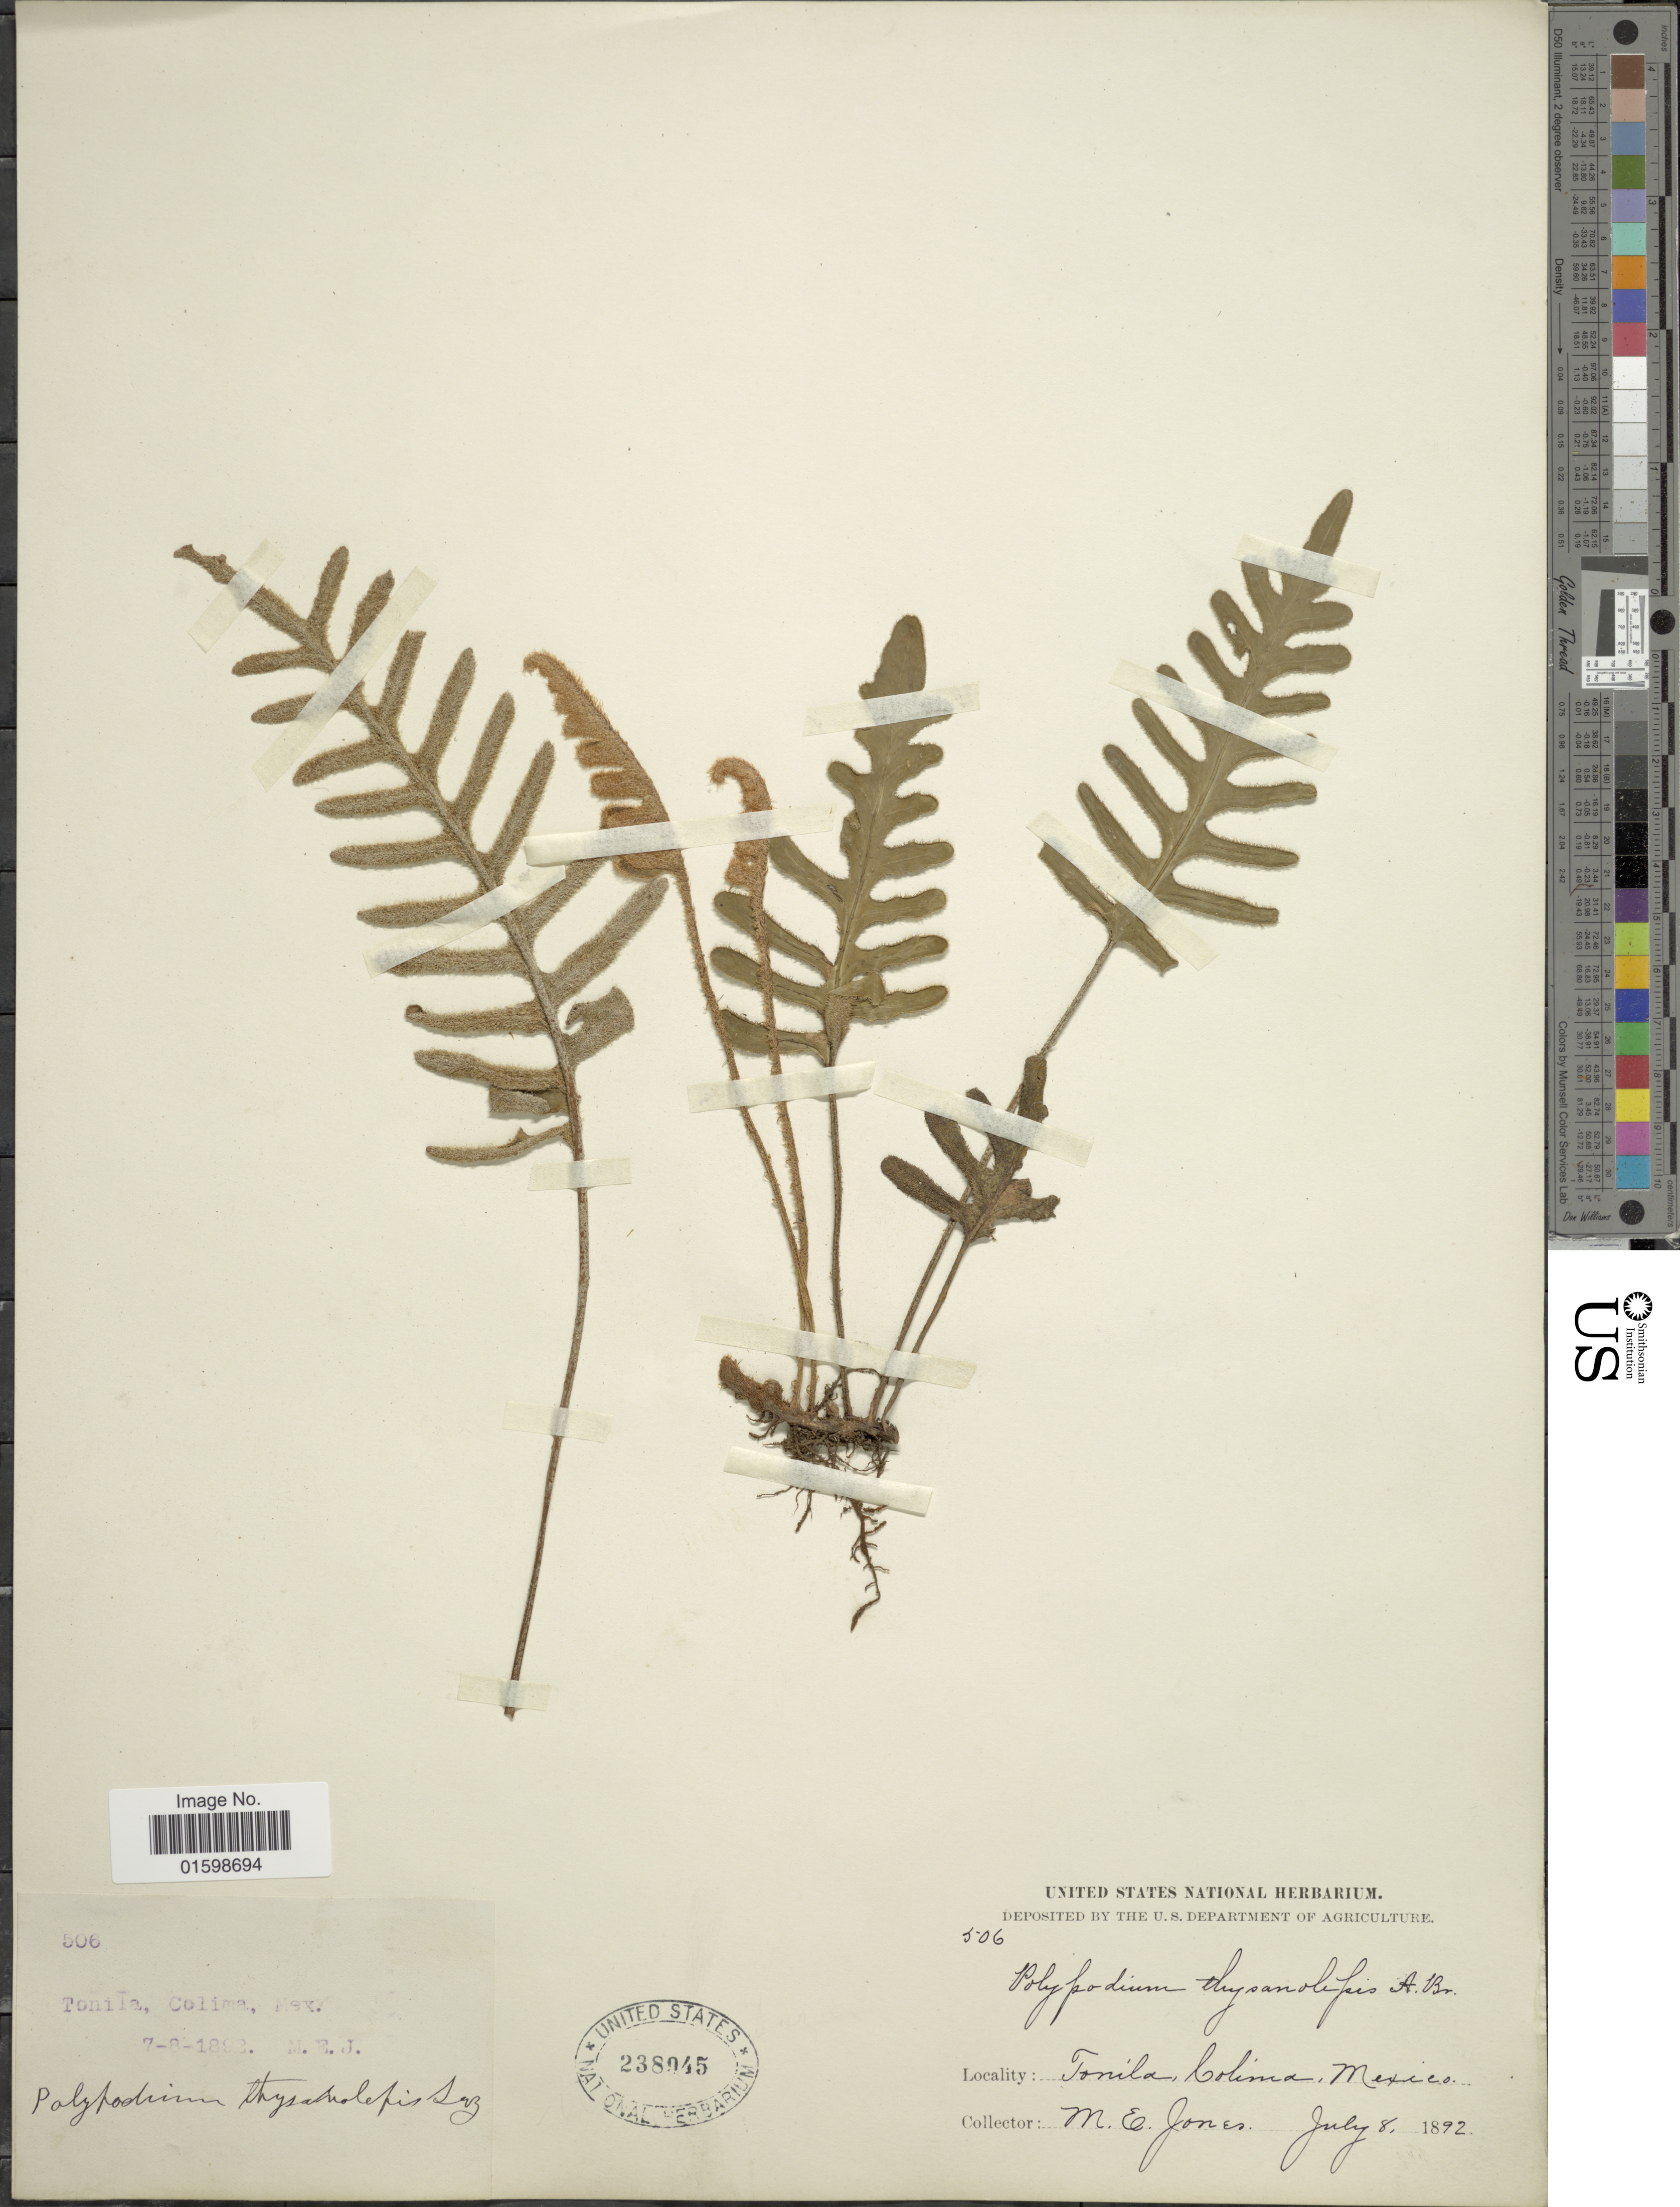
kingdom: Plantae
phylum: Tracheophyta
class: Polypodiopsida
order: Polypodiales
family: Polypodiaceae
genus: Pleopeltis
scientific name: Pleopeltis thyssanolepis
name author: (A. Braun ex Klotzsch) E.G. Andrews & Windham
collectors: M. E. Jones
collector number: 506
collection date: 1892-07-08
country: Mexico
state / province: Colima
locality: Tonila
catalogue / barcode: US 238945